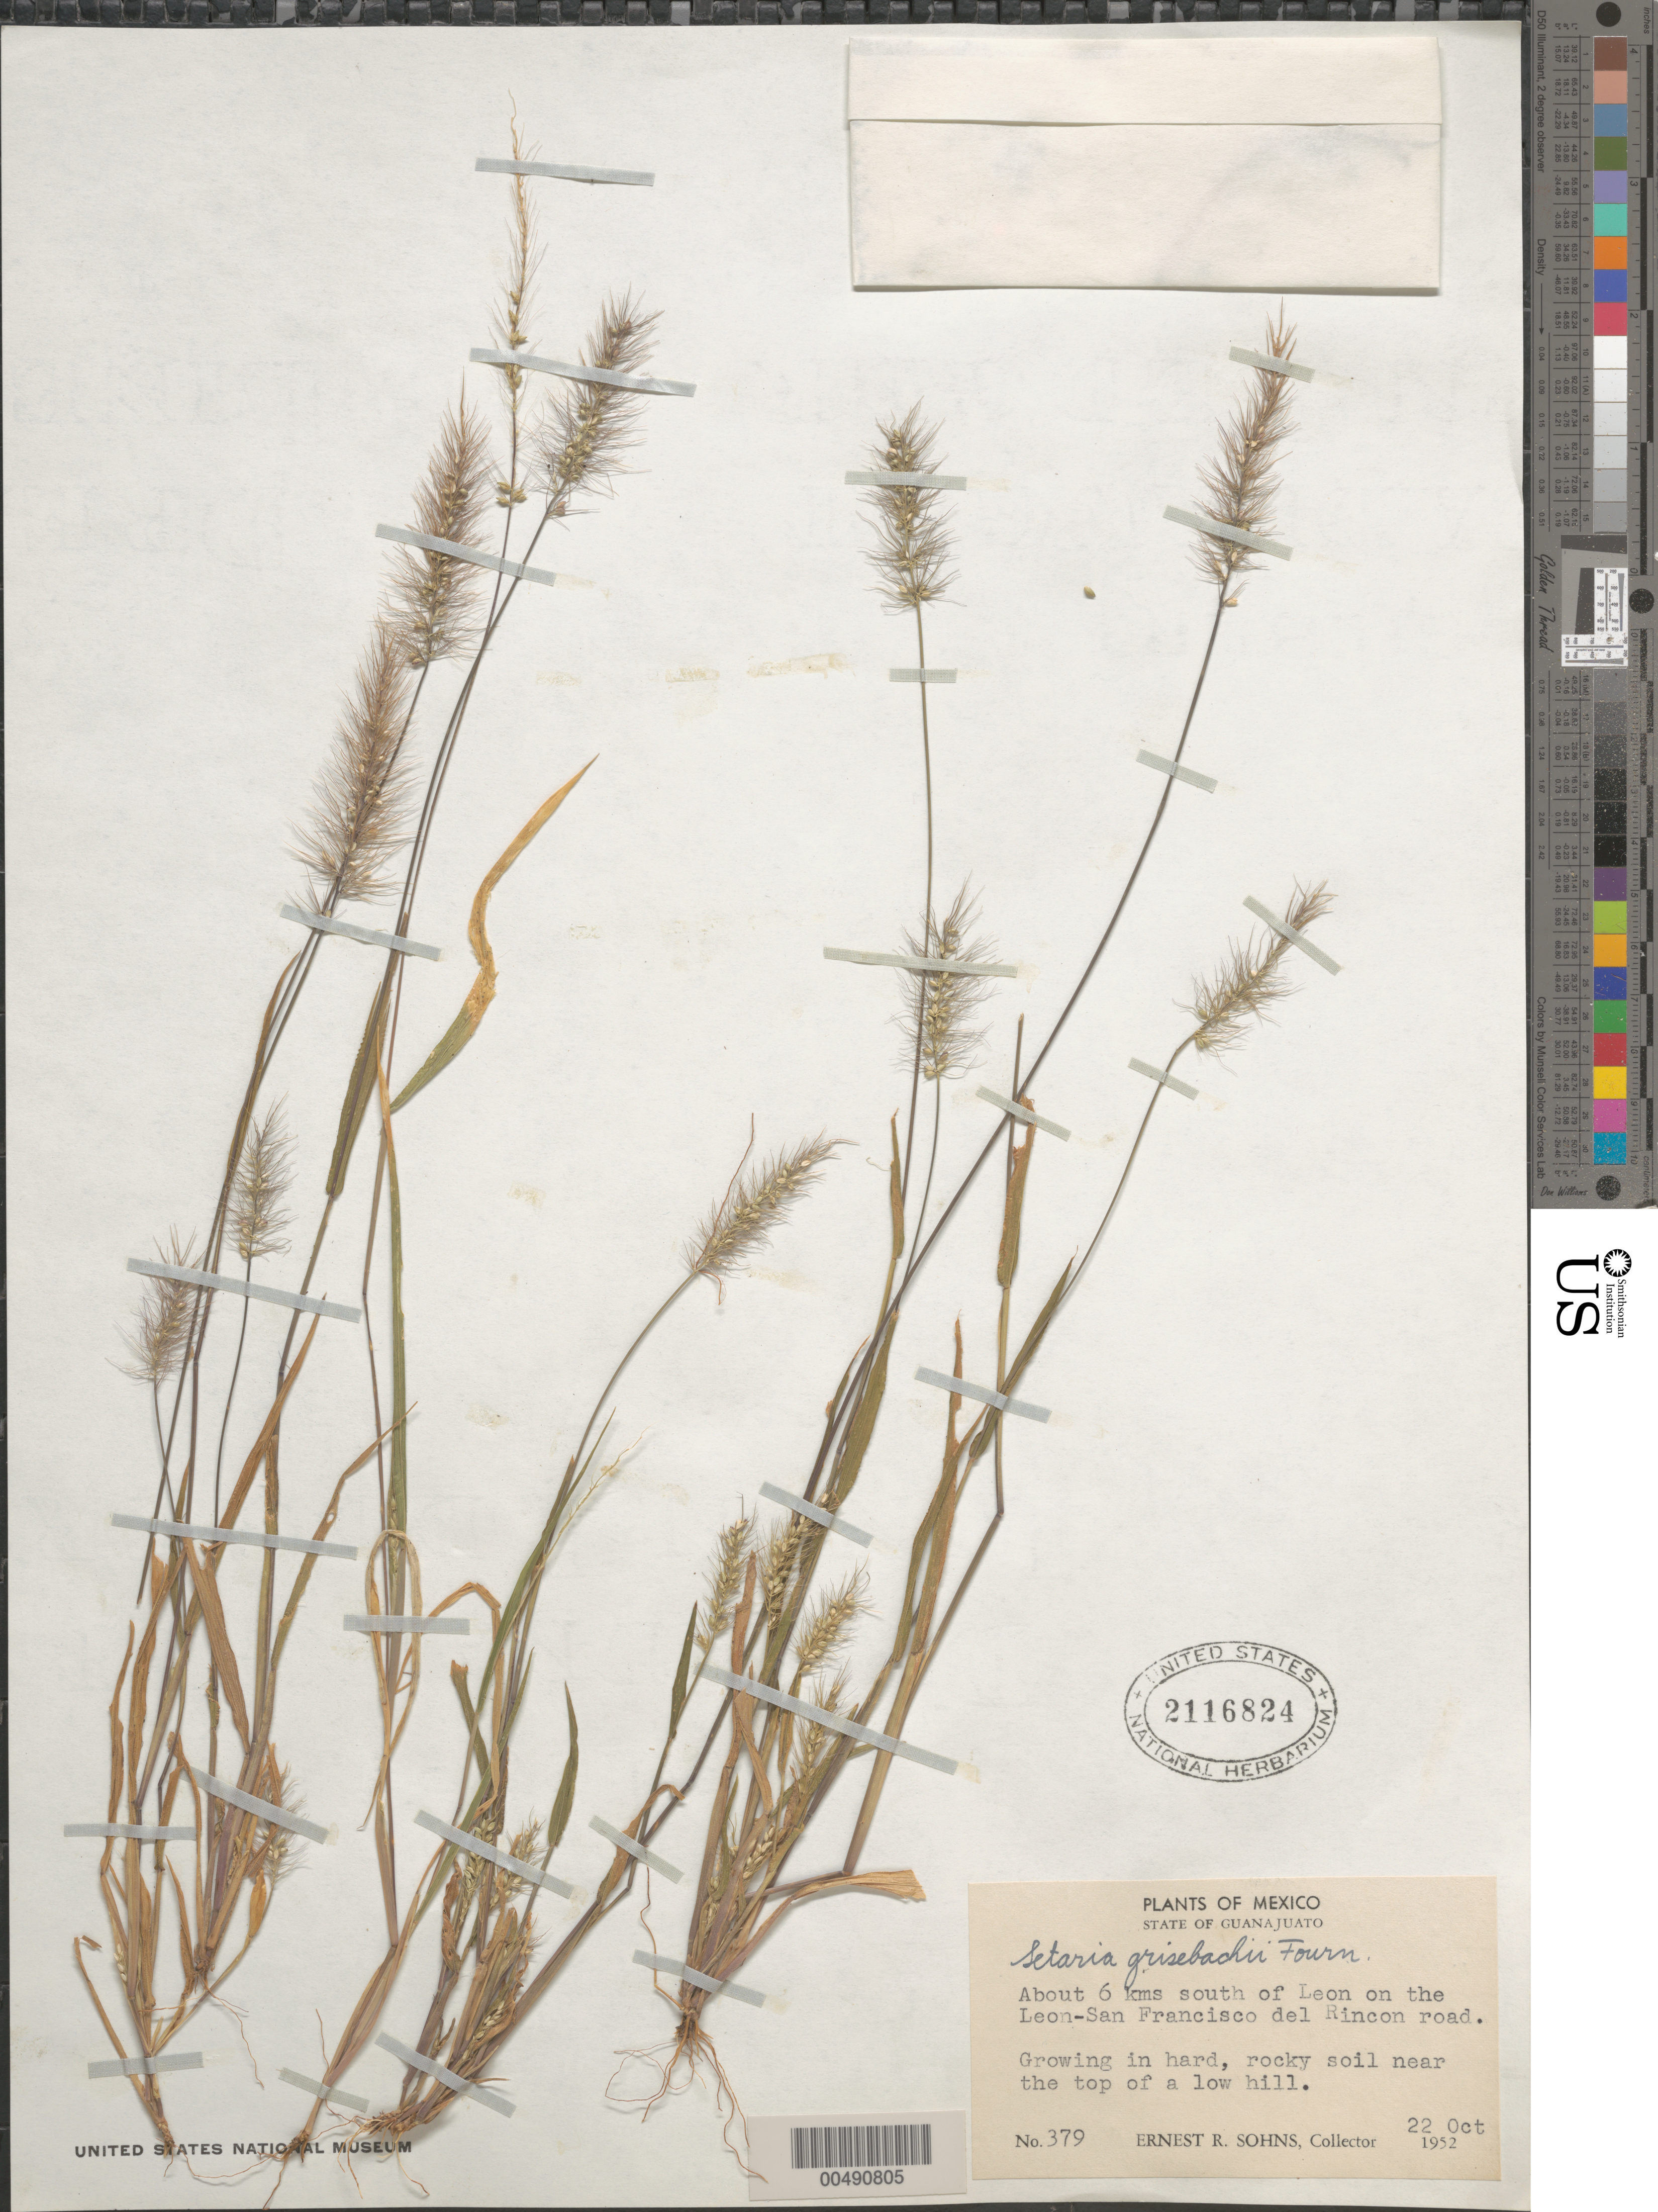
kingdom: Plantae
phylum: Tracheophyta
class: Liliopsida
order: Poales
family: Poaceae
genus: Setaria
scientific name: Setaria grisebachii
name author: E. Fourn.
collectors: E. R. Sohns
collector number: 379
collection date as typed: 22 Oct 1952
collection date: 1952-10-22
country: Mexico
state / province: Guanajuato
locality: About 6 km S of Leon on the Leon- San Francisco del Rincon rd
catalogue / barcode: US 2116824